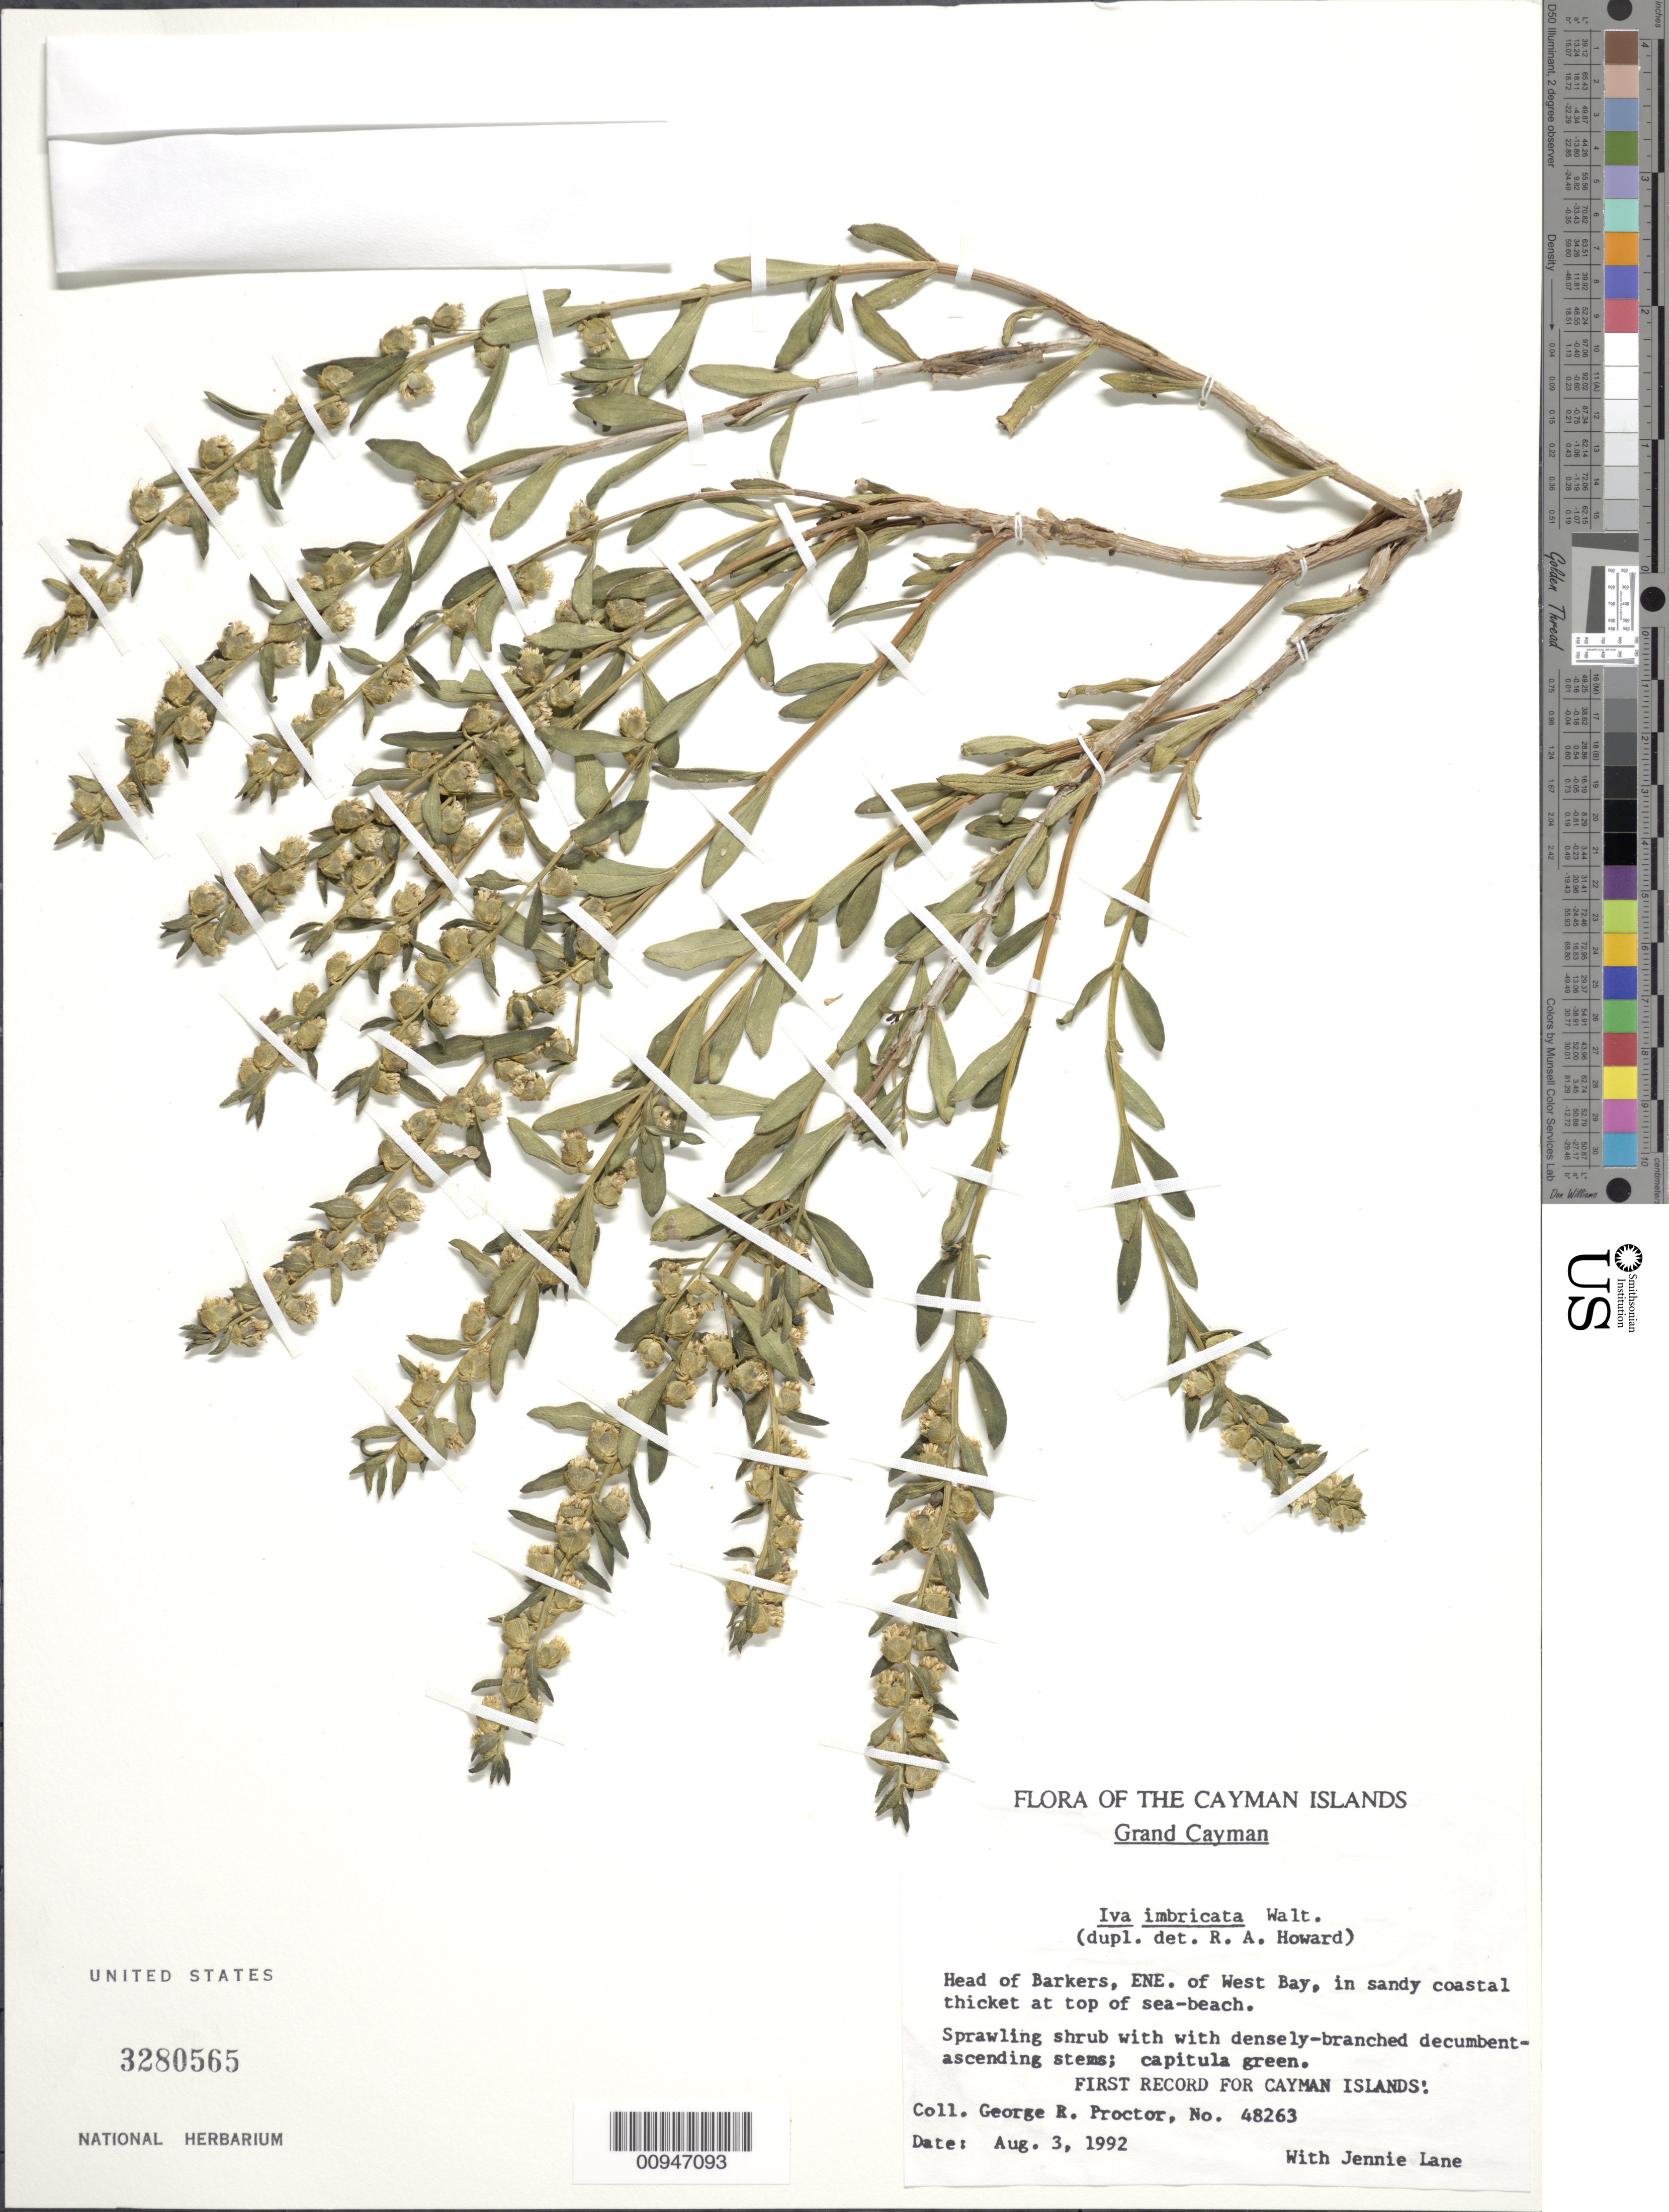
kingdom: Plantae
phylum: Tracheophyta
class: Magnoliopsida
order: Asterales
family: Asteraceae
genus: Iva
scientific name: Iva imbricata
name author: Walter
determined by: Howard, R. A.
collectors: G. R. Proctor & J. Lane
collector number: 48263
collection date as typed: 03 Aug 1992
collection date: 1992-08-03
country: Cayman Islands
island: Grand Cayman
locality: head of Barkers, ENE. of West Bay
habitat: In sandy coastal thicket at top of sea-branch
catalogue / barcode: US 3280565